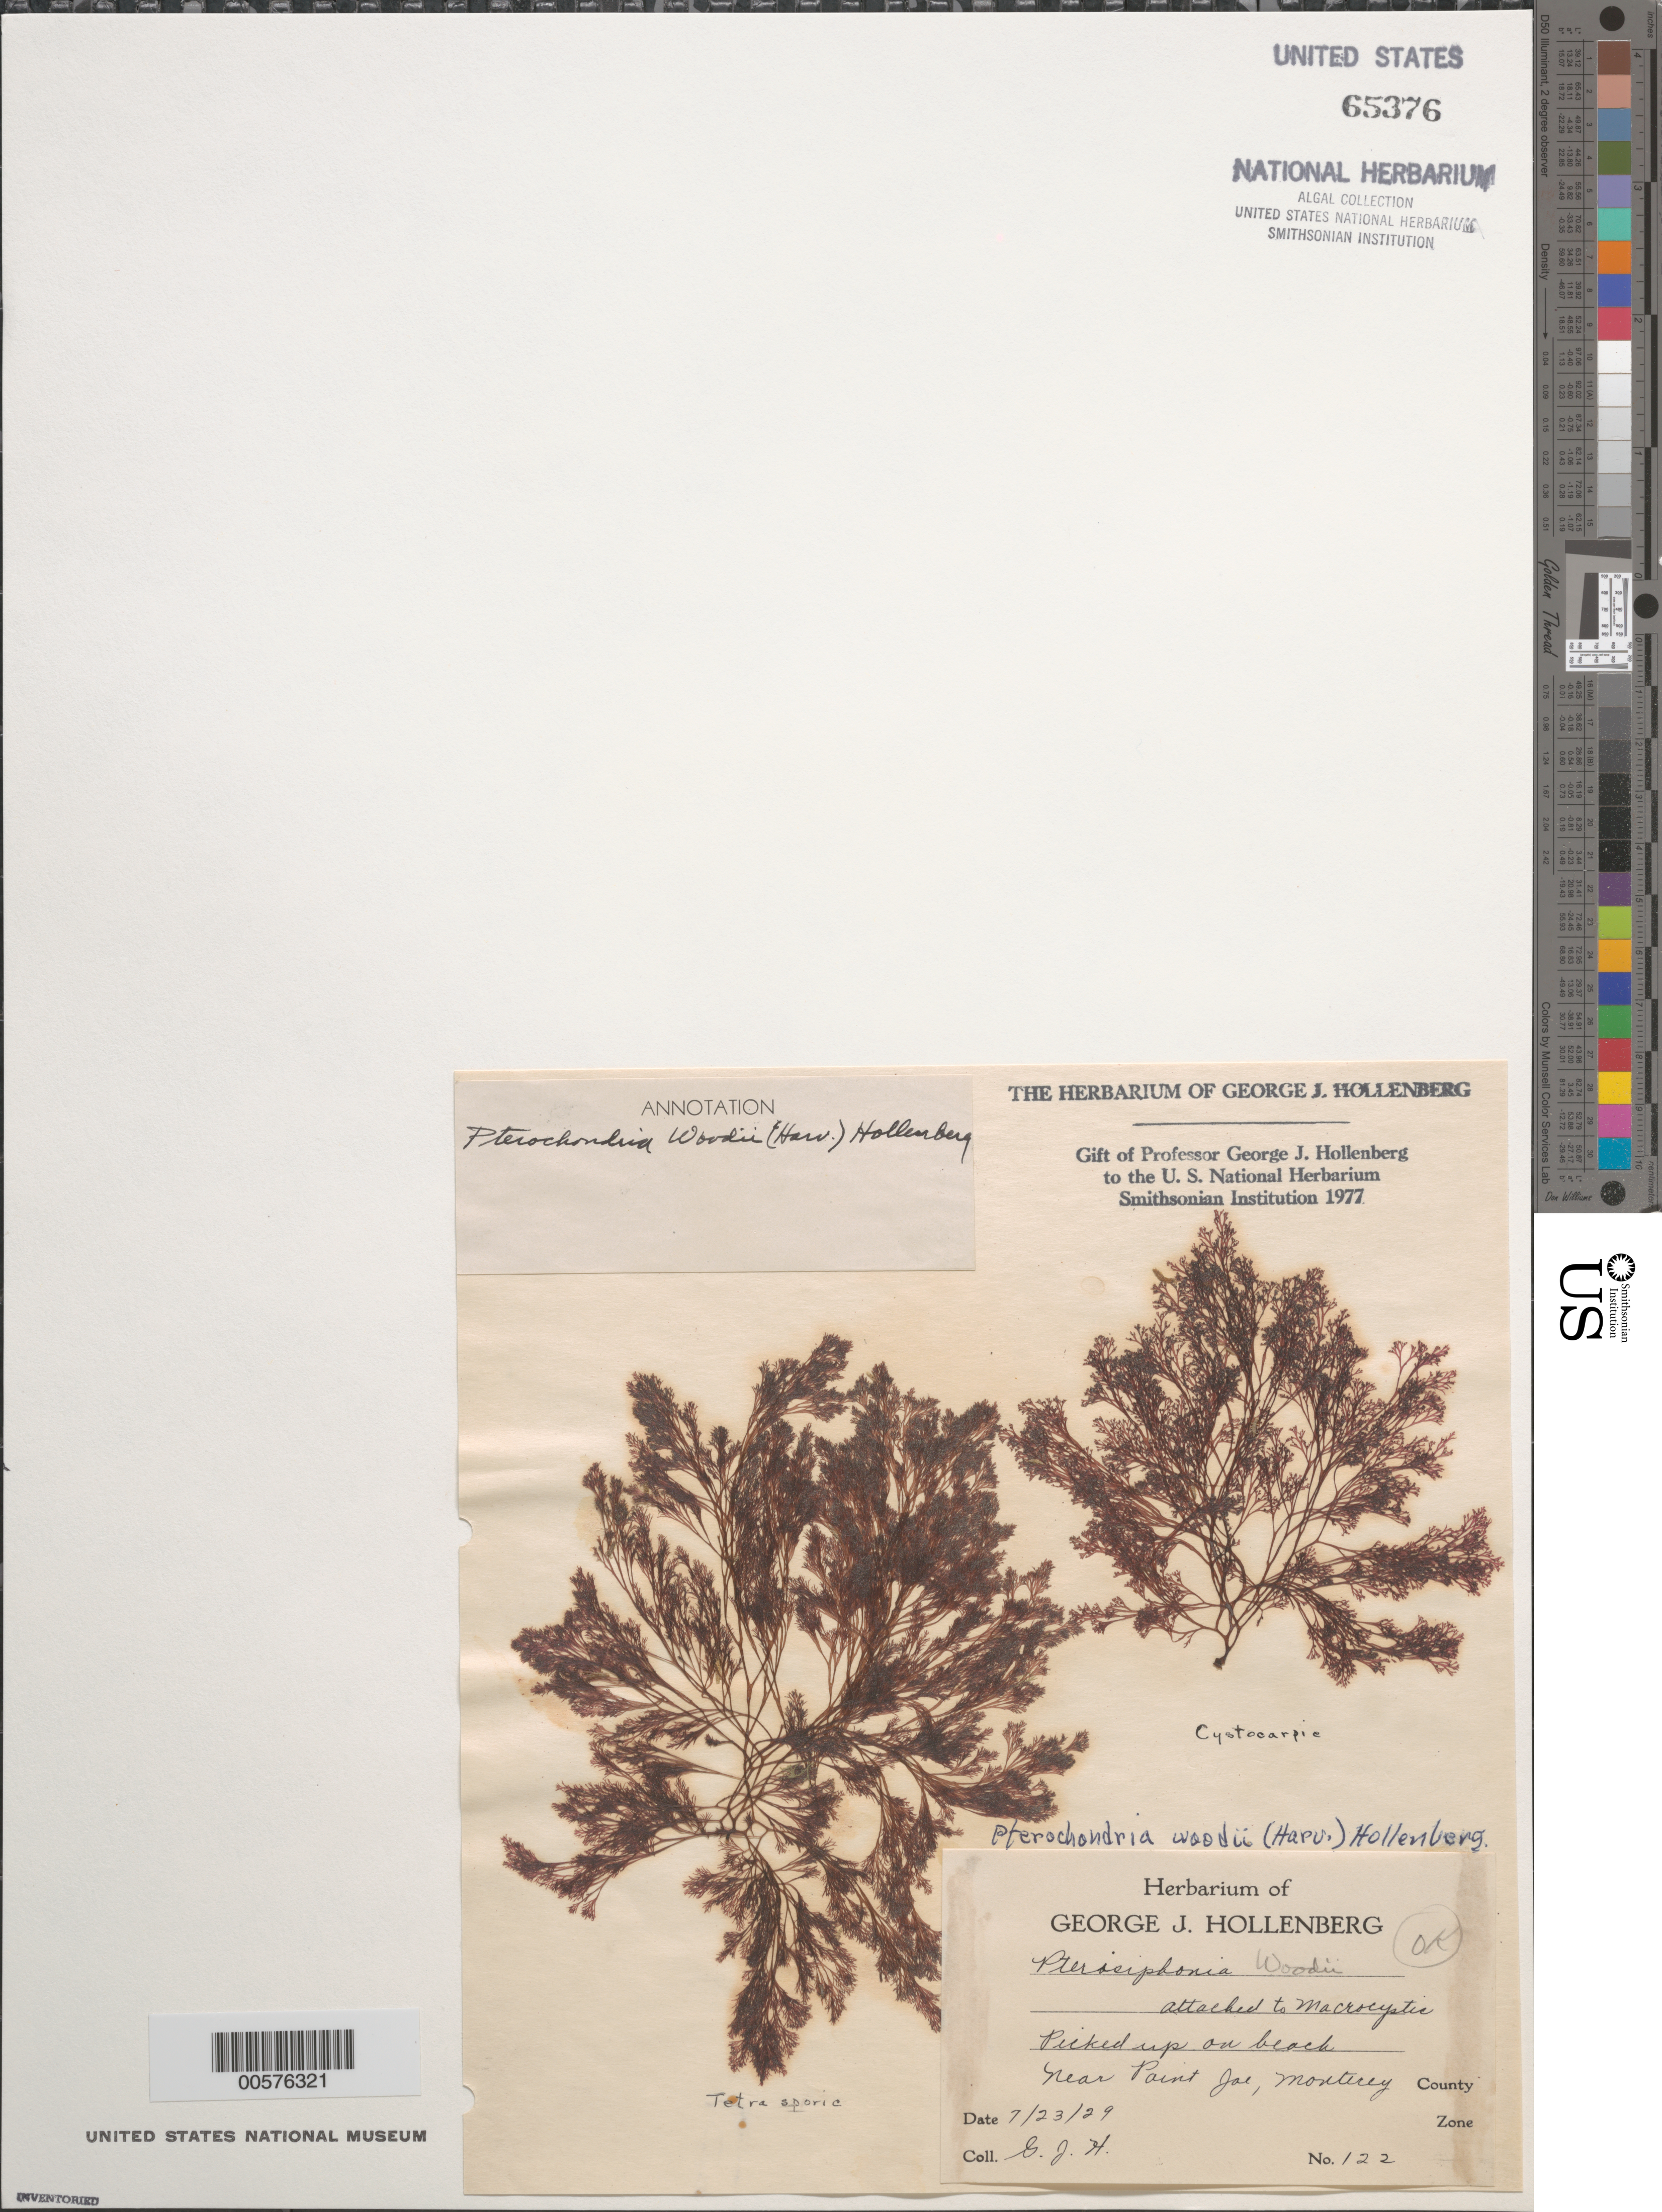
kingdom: Plantae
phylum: Rhodophyta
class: Florideophyceae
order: Ceramiales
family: Rhodomelaceae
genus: Pterochondria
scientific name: Pterochondria woodii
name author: (Harv.) Hollenb.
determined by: Hollenberg, George J.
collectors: G. Hollenberg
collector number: GJH 122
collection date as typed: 23 Jul 1929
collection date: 1929-07-23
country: United States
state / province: California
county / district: Monterey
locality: Near Point Joe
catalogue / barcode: US 65376